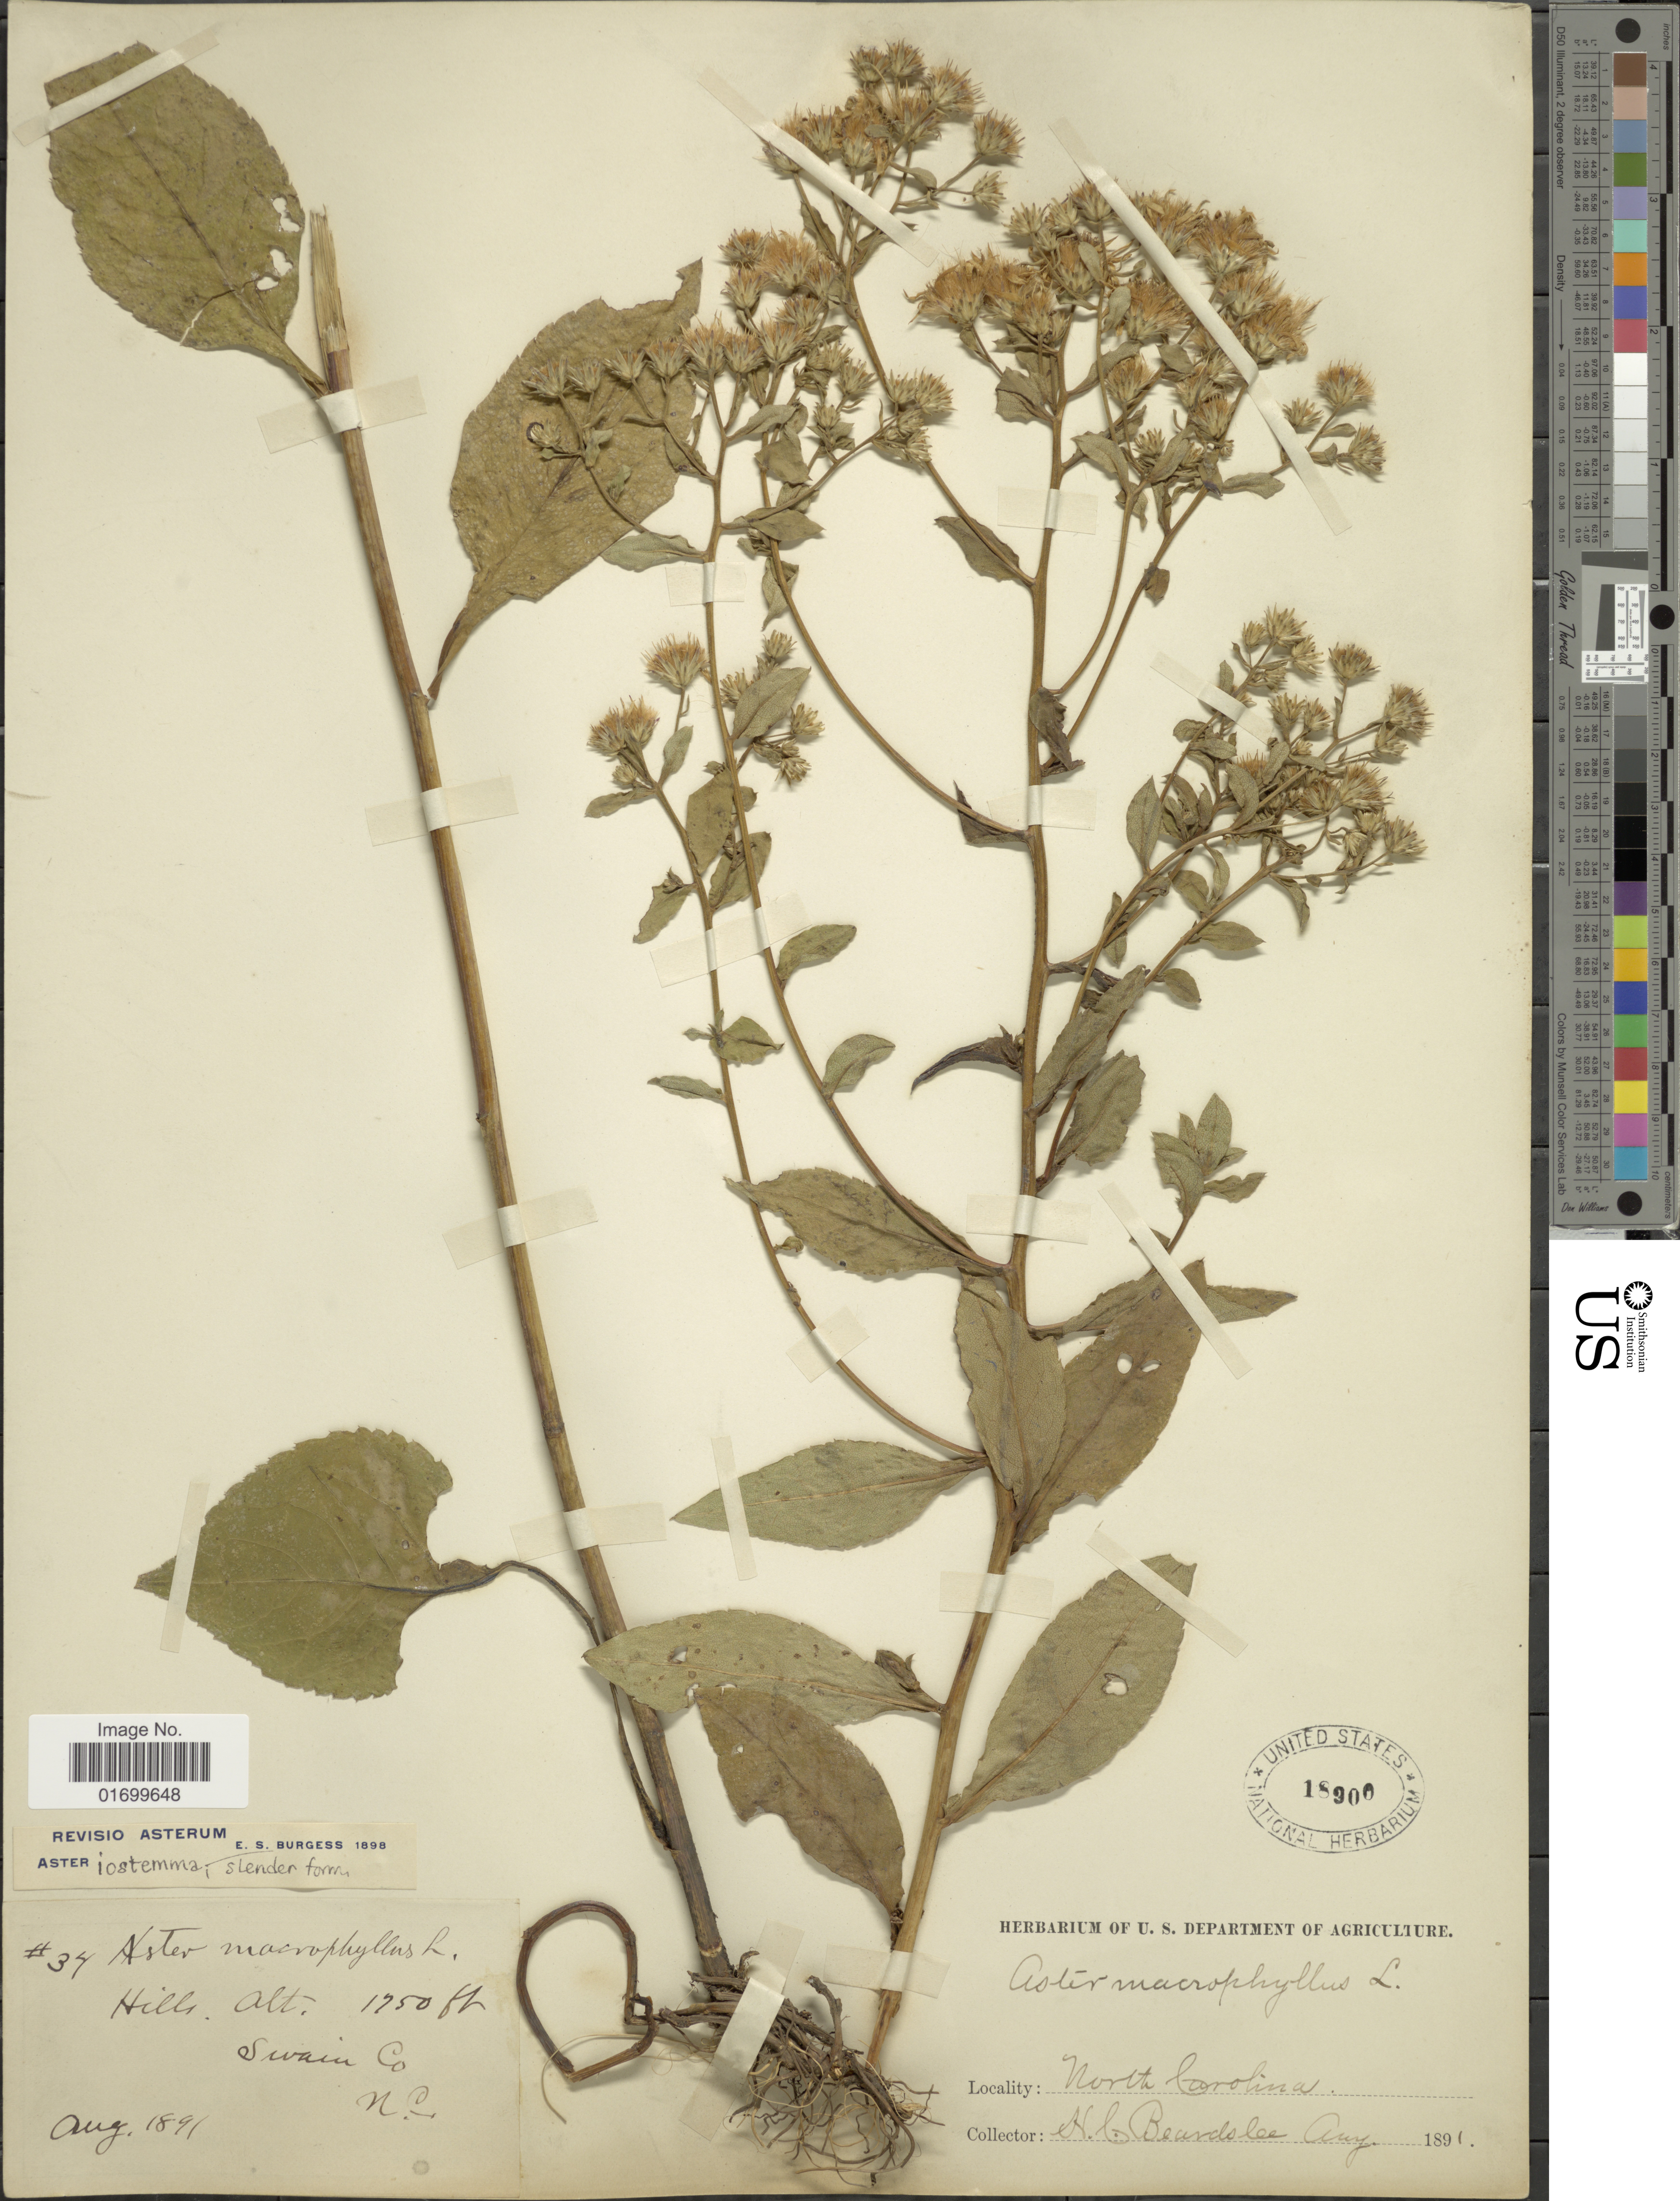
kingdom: Plantae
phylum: Tracheophyta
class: Magnoliopsida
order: Asterales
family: Asteraceae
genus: Aster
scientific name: Aster iostemma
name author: E.S. Burgess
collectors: H. Beardslee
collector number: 34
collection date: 1891-08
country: United States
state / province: North Carolina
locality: Hills, Swain Co.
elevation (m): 533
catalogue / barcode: US 18900